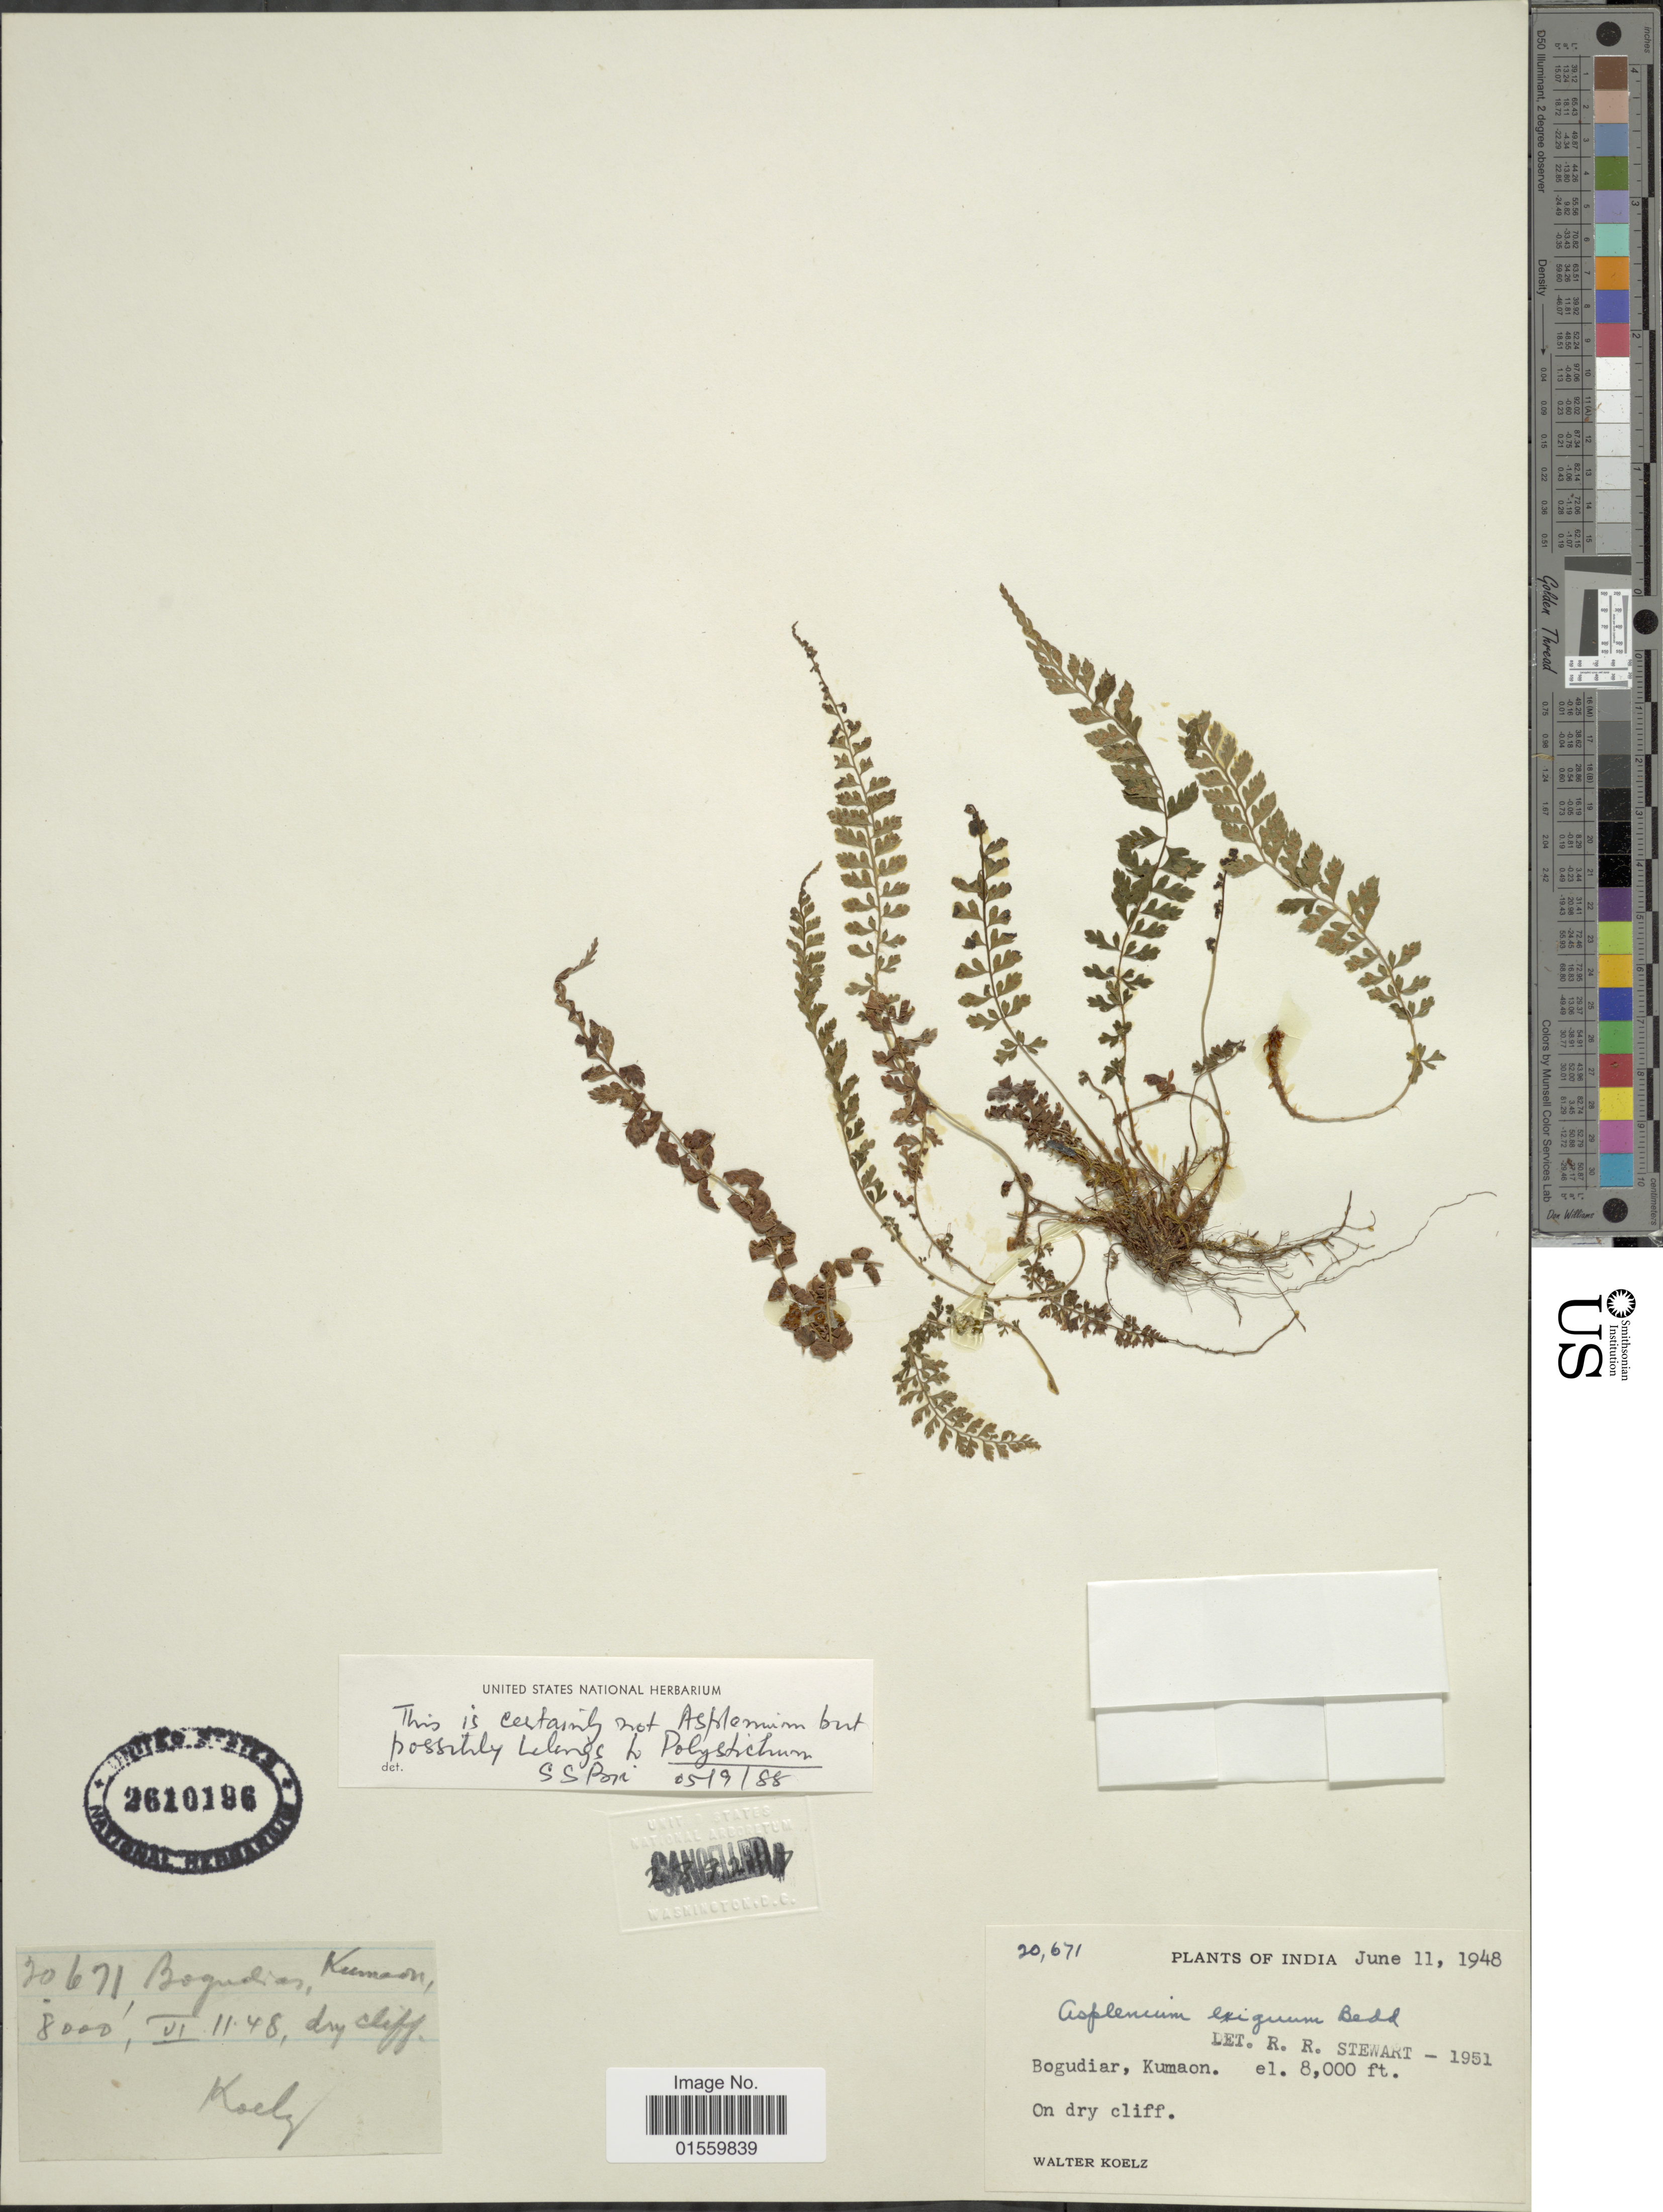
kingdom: Plantae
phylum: Tracheophyta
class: Polypodiopsida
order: Polypodiales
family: Dryopteridaceae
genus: Polystichum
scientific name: Polystichum sp.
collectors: W. N. Koelz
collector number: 20671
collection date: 1948-06-11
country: India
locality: Bogudiar, Kumaon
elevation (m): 2438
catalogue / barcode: US 2610196